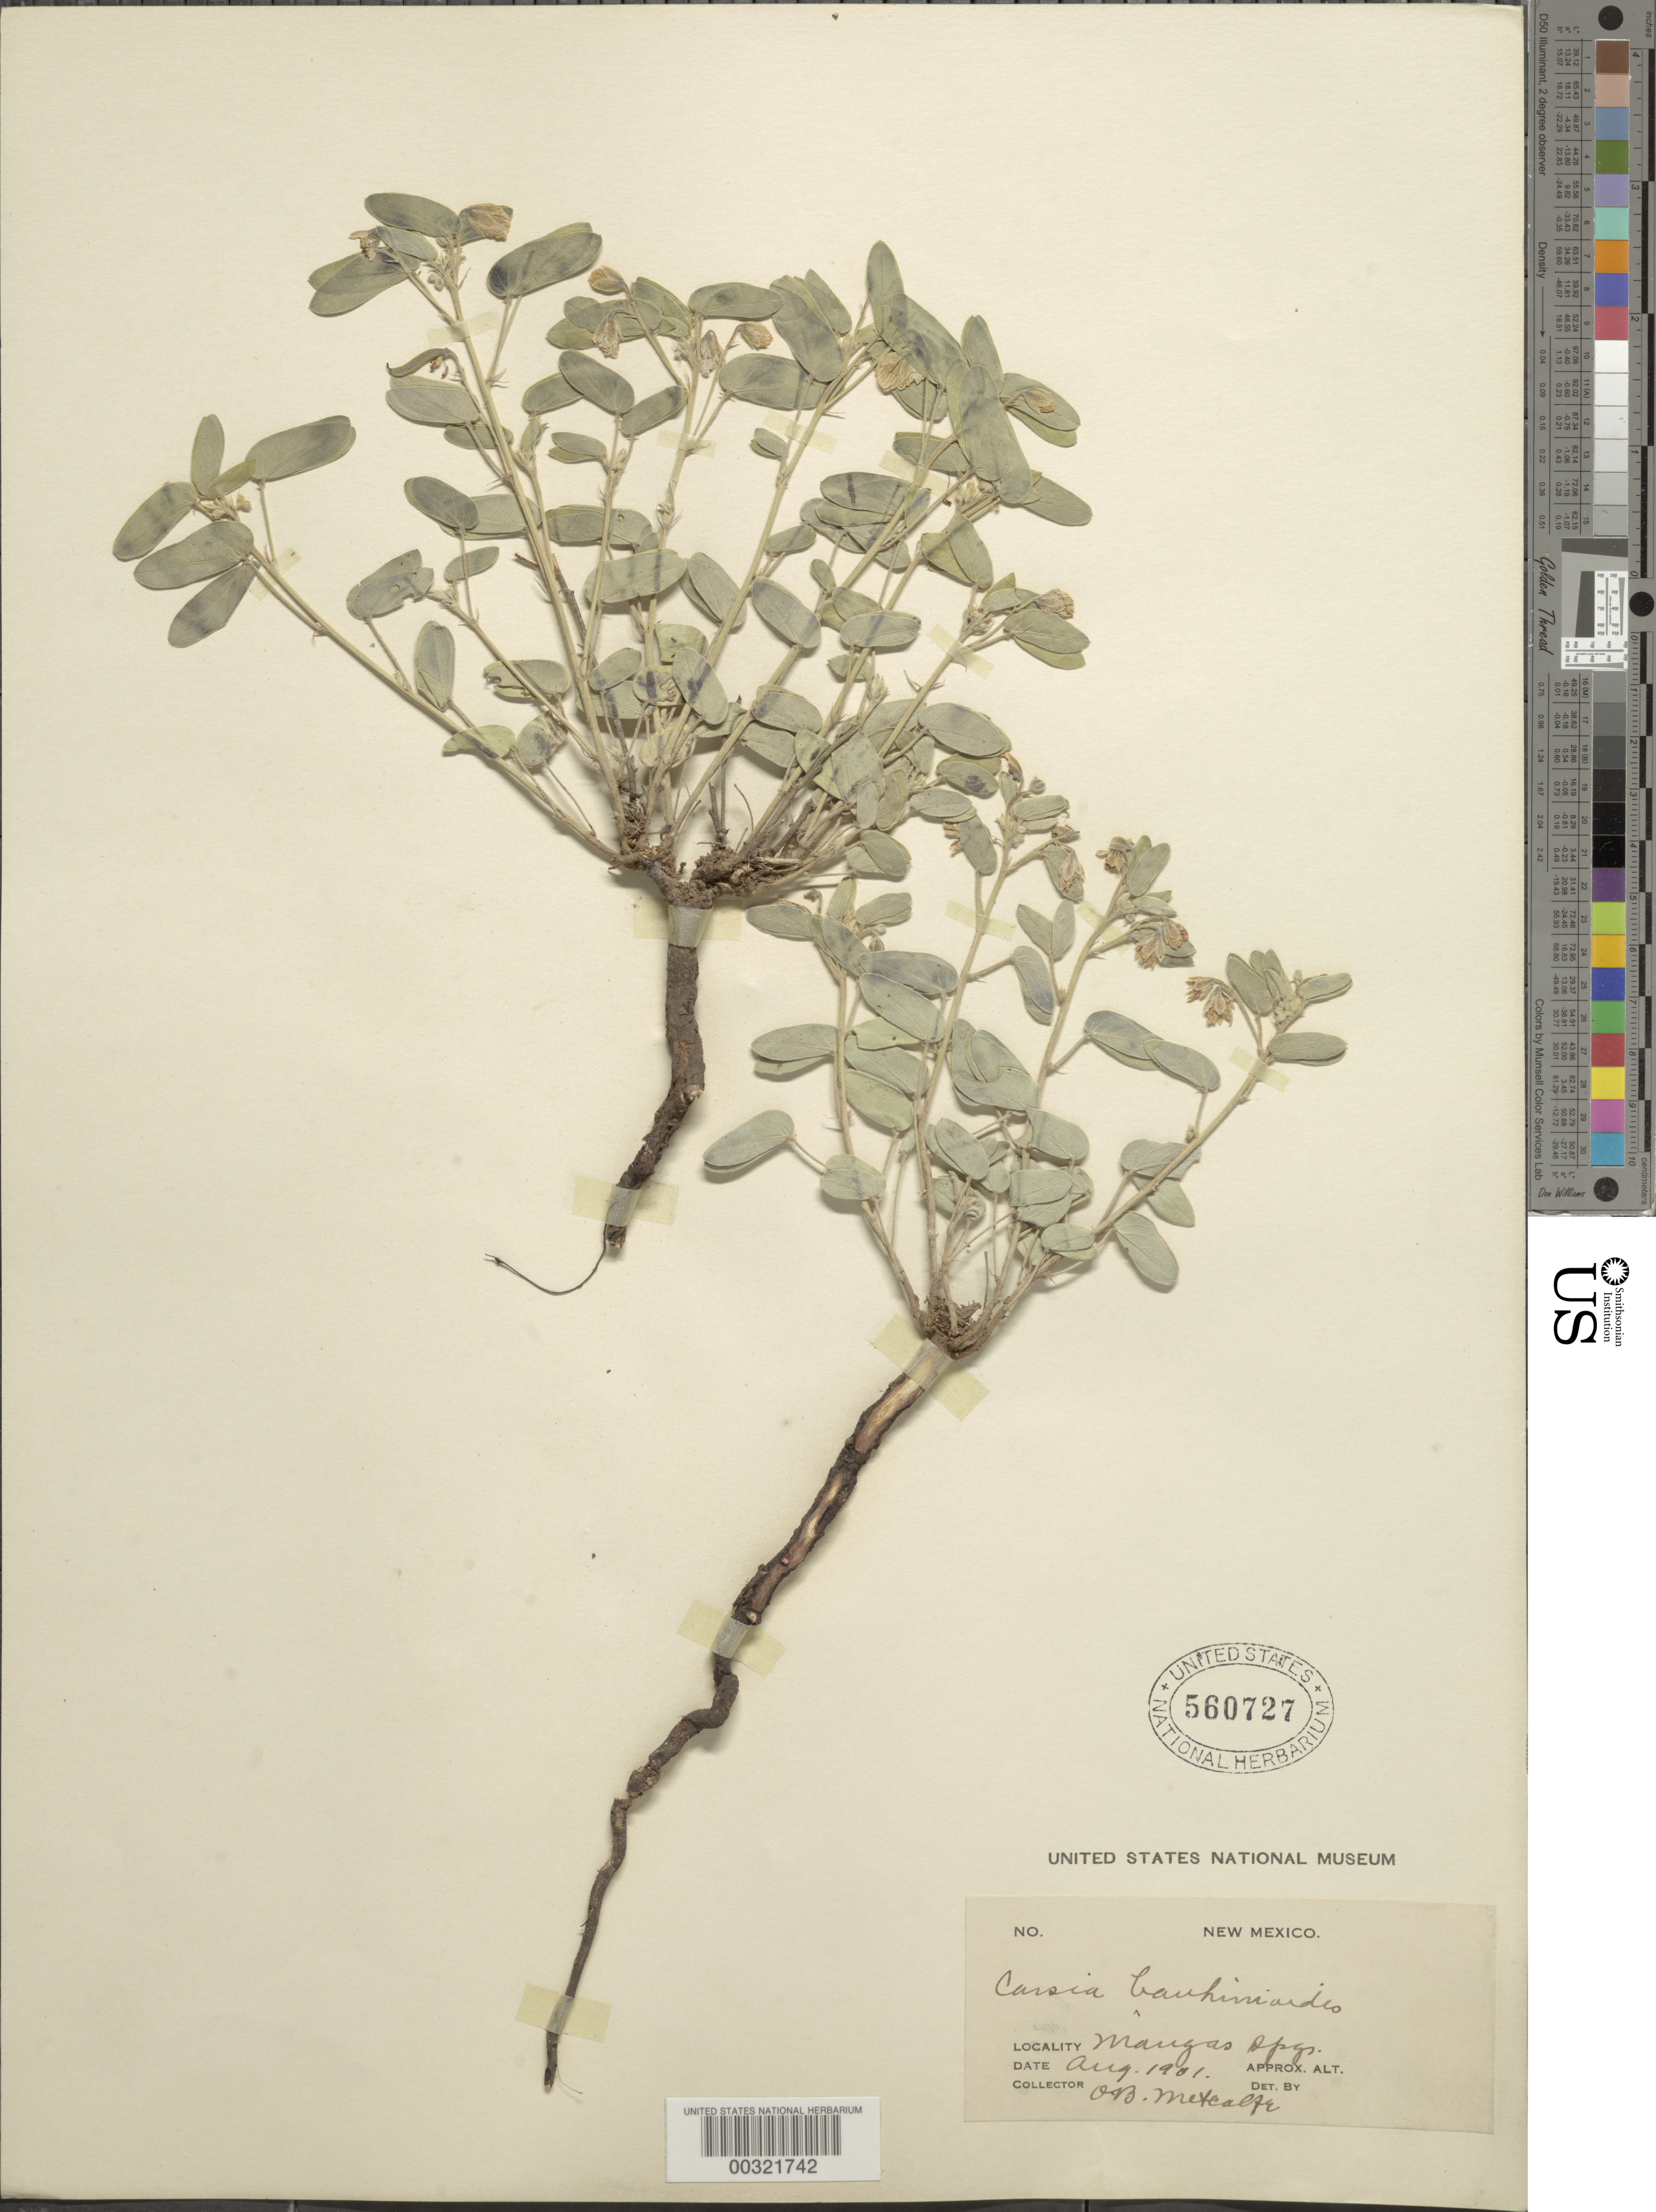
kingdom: Plantae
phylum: Tracheophyta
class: Magnoliopsida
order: Fabales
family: Fabaceae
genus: Senna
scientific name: Senna bauhinioides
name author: (A. Gray) H.S. Irwin & Barneby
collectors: O. B. Metcalfe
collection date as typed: Aug 1901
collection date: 1901-08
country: United States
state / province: New Mexico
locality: Mangas spgs.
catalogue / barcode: US 560727